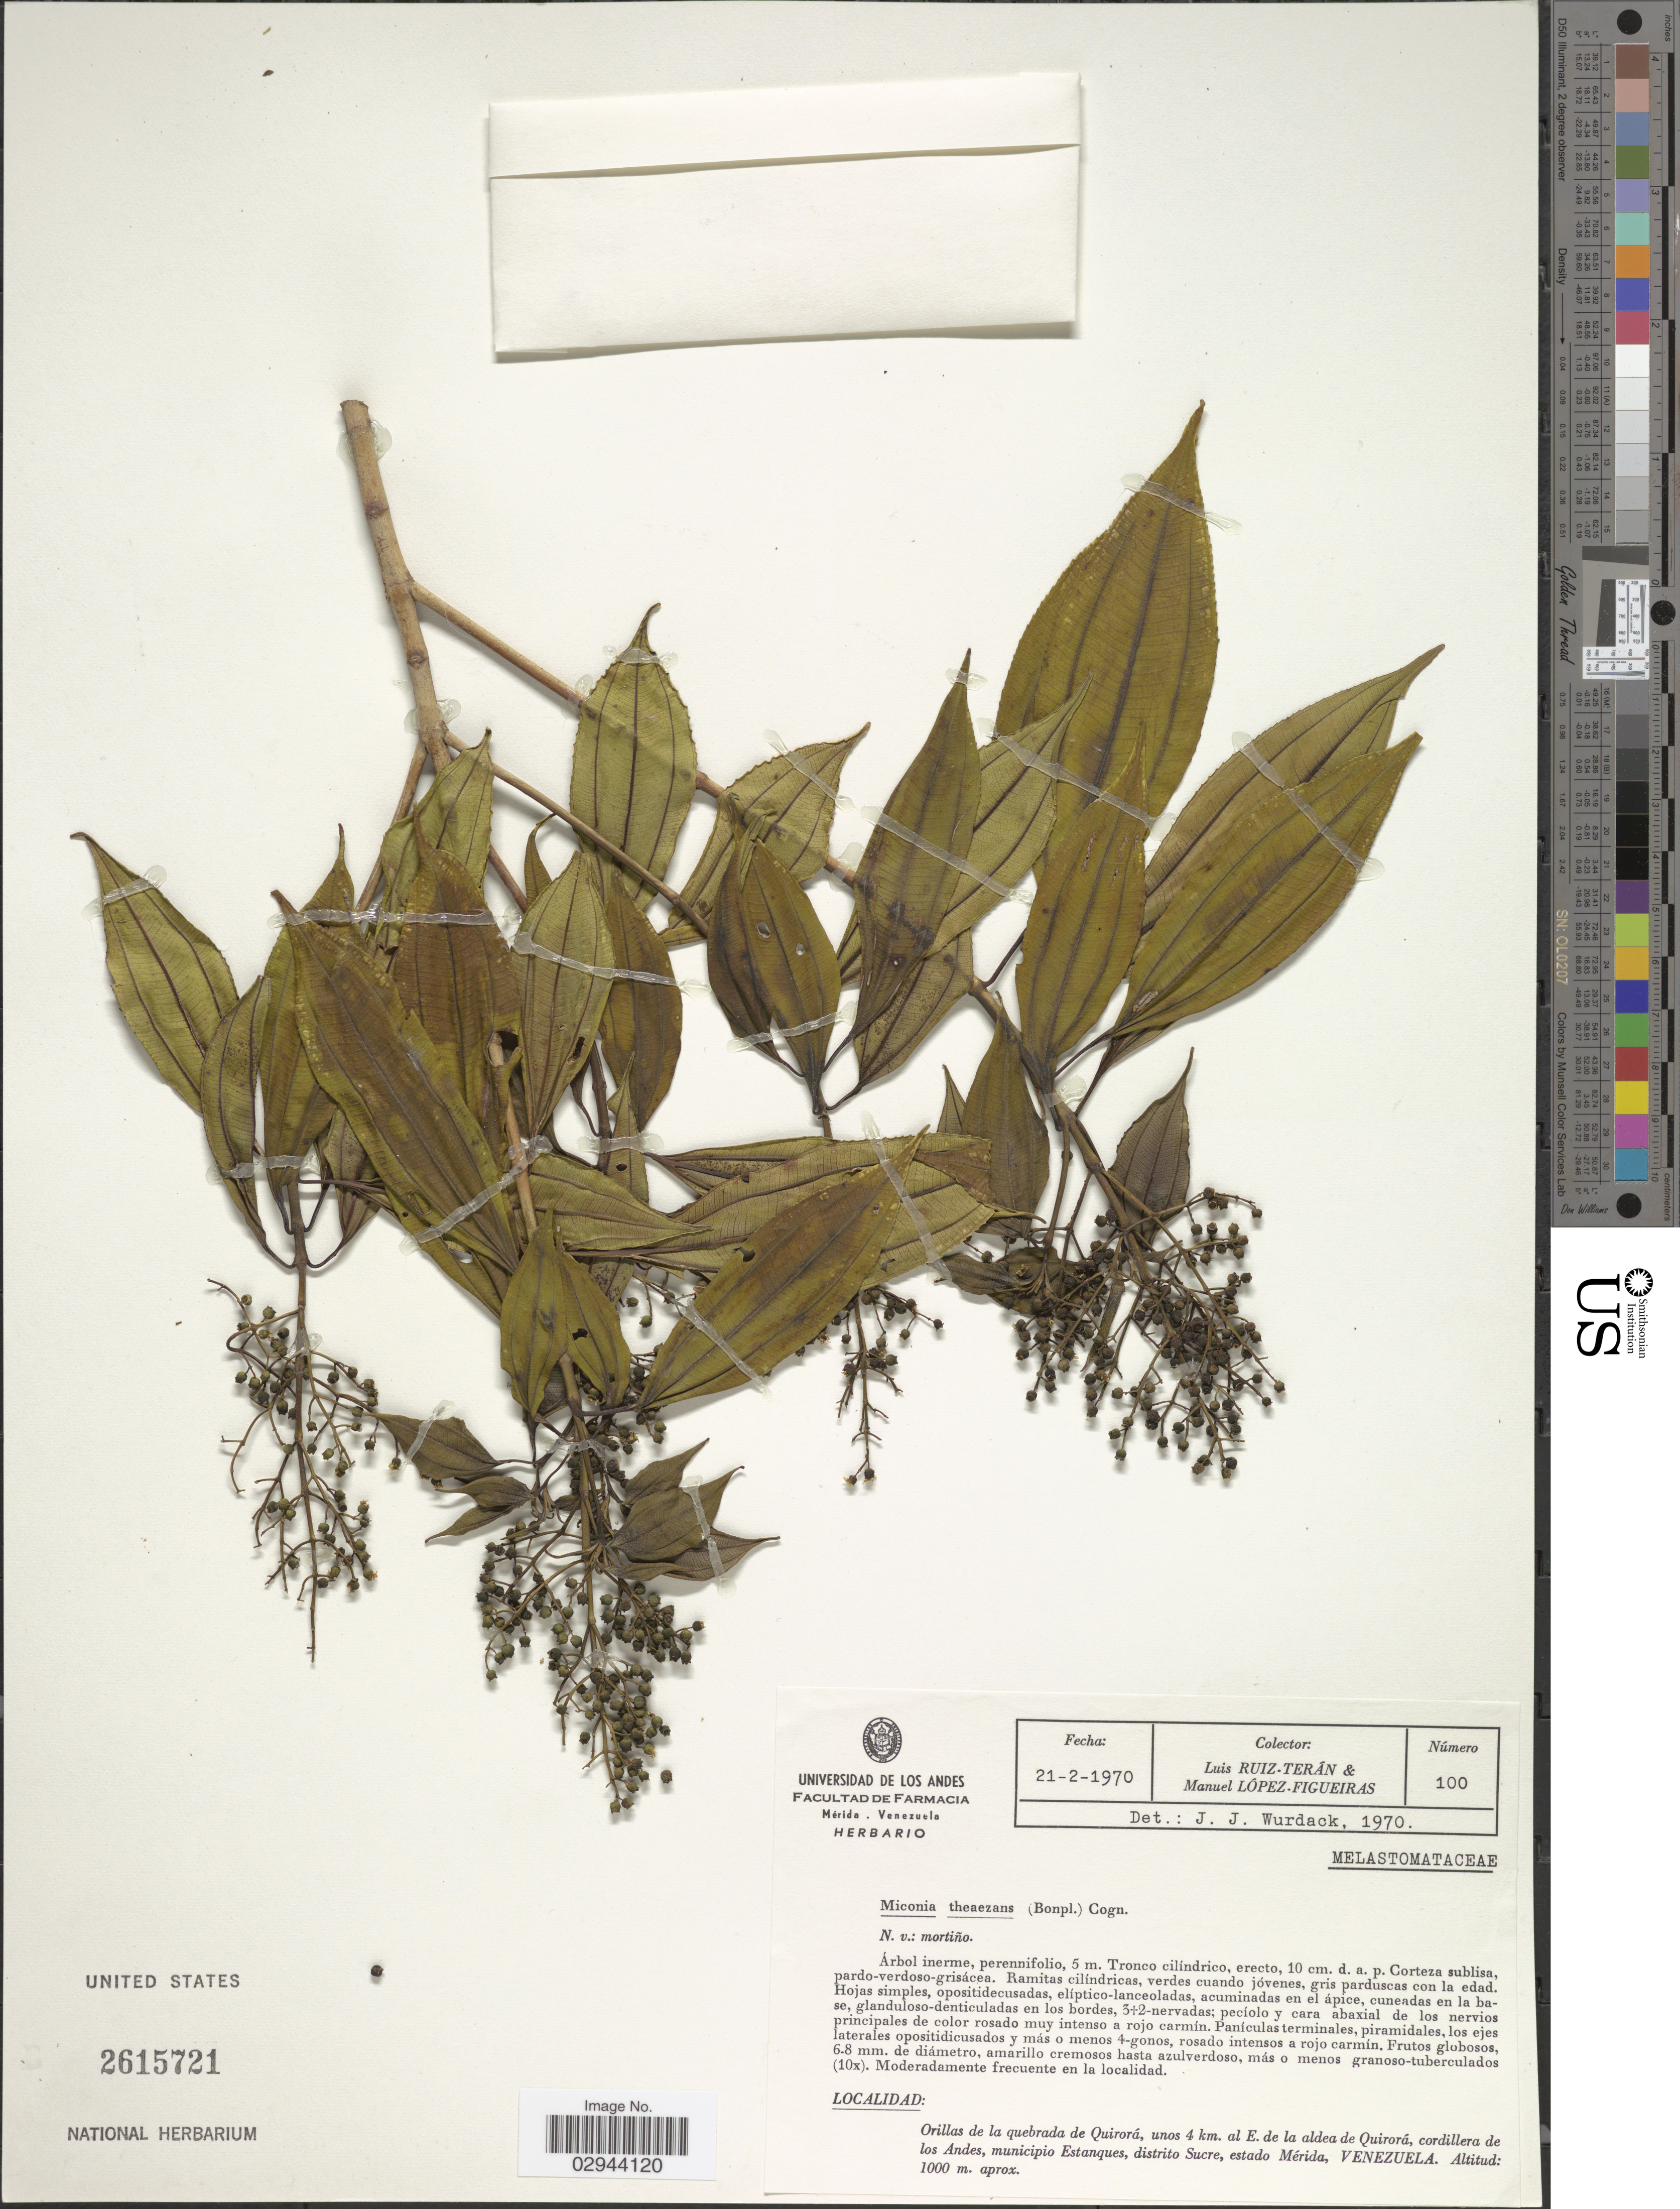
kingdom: Plantae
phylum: Tracheophyta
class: Magnoliopsida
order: Myrtales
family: Melastomataceae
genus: Miconia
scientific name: Miconia theizans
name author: (Bonpl.) Cogn.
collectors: L. Teran & M. López Figueiras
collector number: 100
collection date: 1970-02-21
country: Venezuela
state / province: Sucre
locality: Orillas de la quebrada de Quinorá, unos 4 km. al E. de la aldea de Quirorá, cordillera de los Andes, municipio Estanques, distrito Sucre, estado Mérida.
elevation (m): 1000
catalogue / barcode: US 2615721